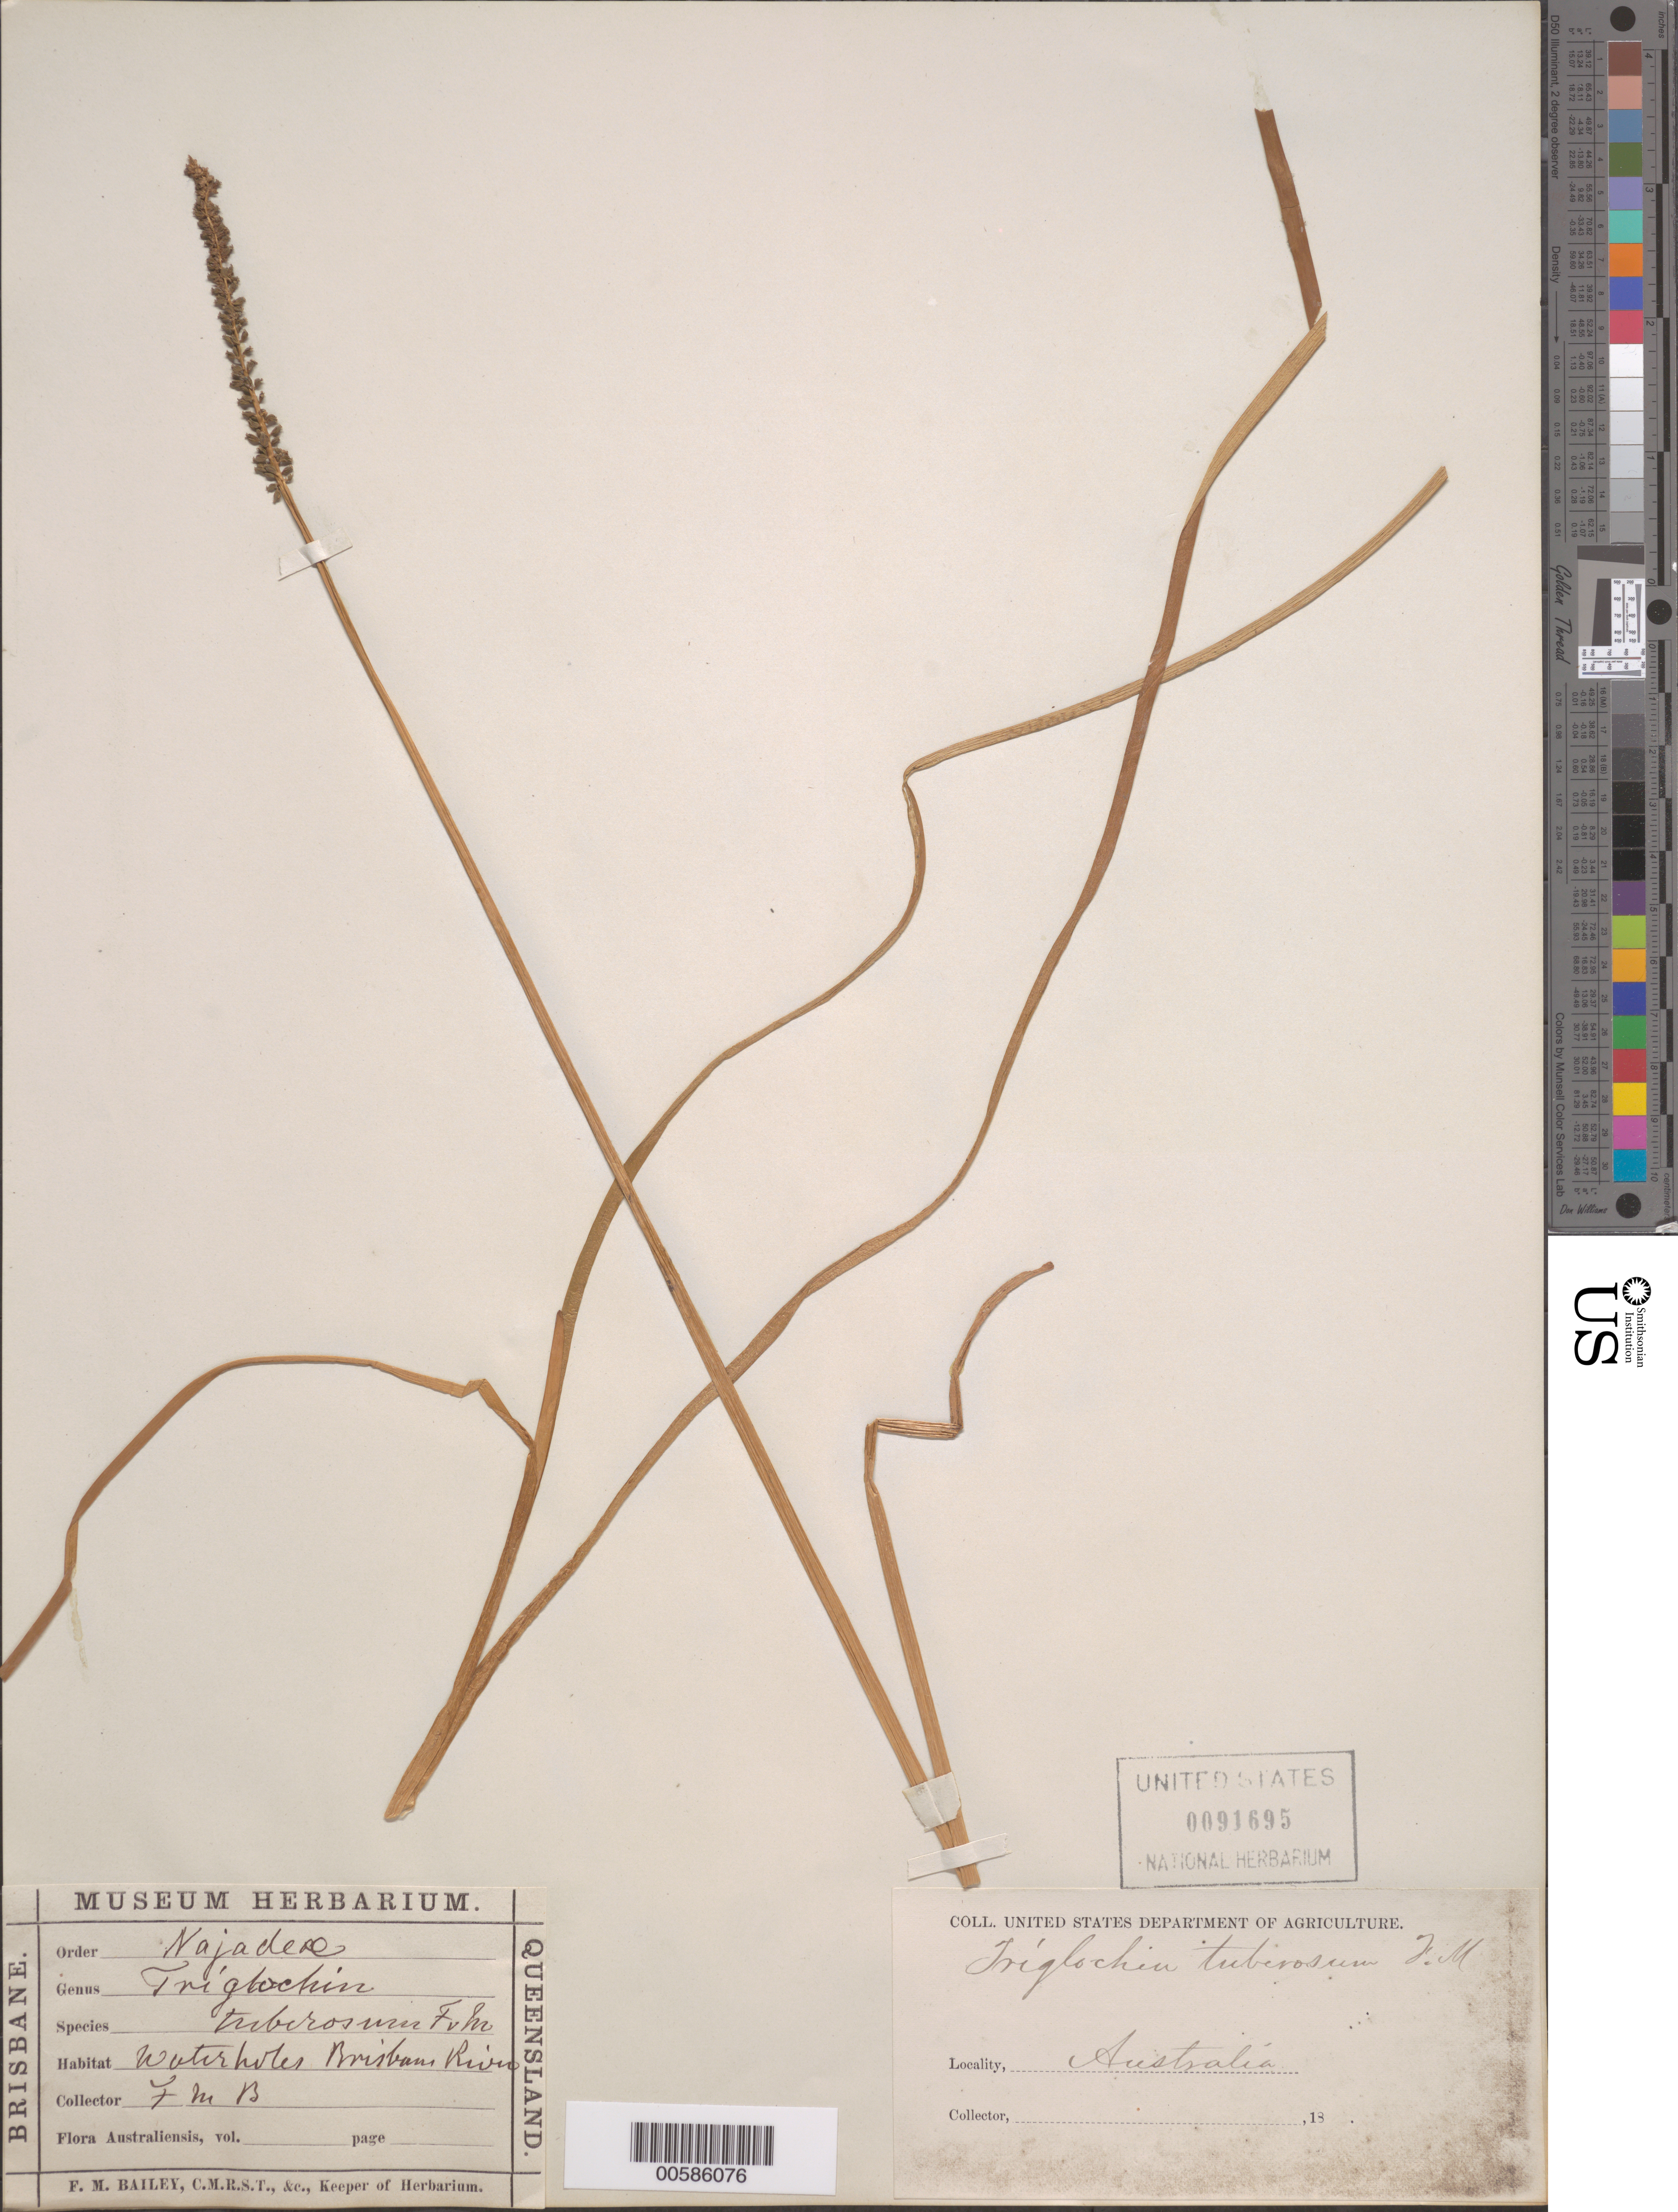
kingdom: Plantae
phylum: Tracheophyta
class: Liliopsida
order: Alismatales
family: Juncaginaceae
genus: Triglochin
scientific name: Triglochin tuberosum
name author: F. Muell.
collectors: F. M. Bailey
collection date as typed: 18--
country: Australia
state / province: Queensland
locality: Brisham River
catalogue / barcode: US 91695